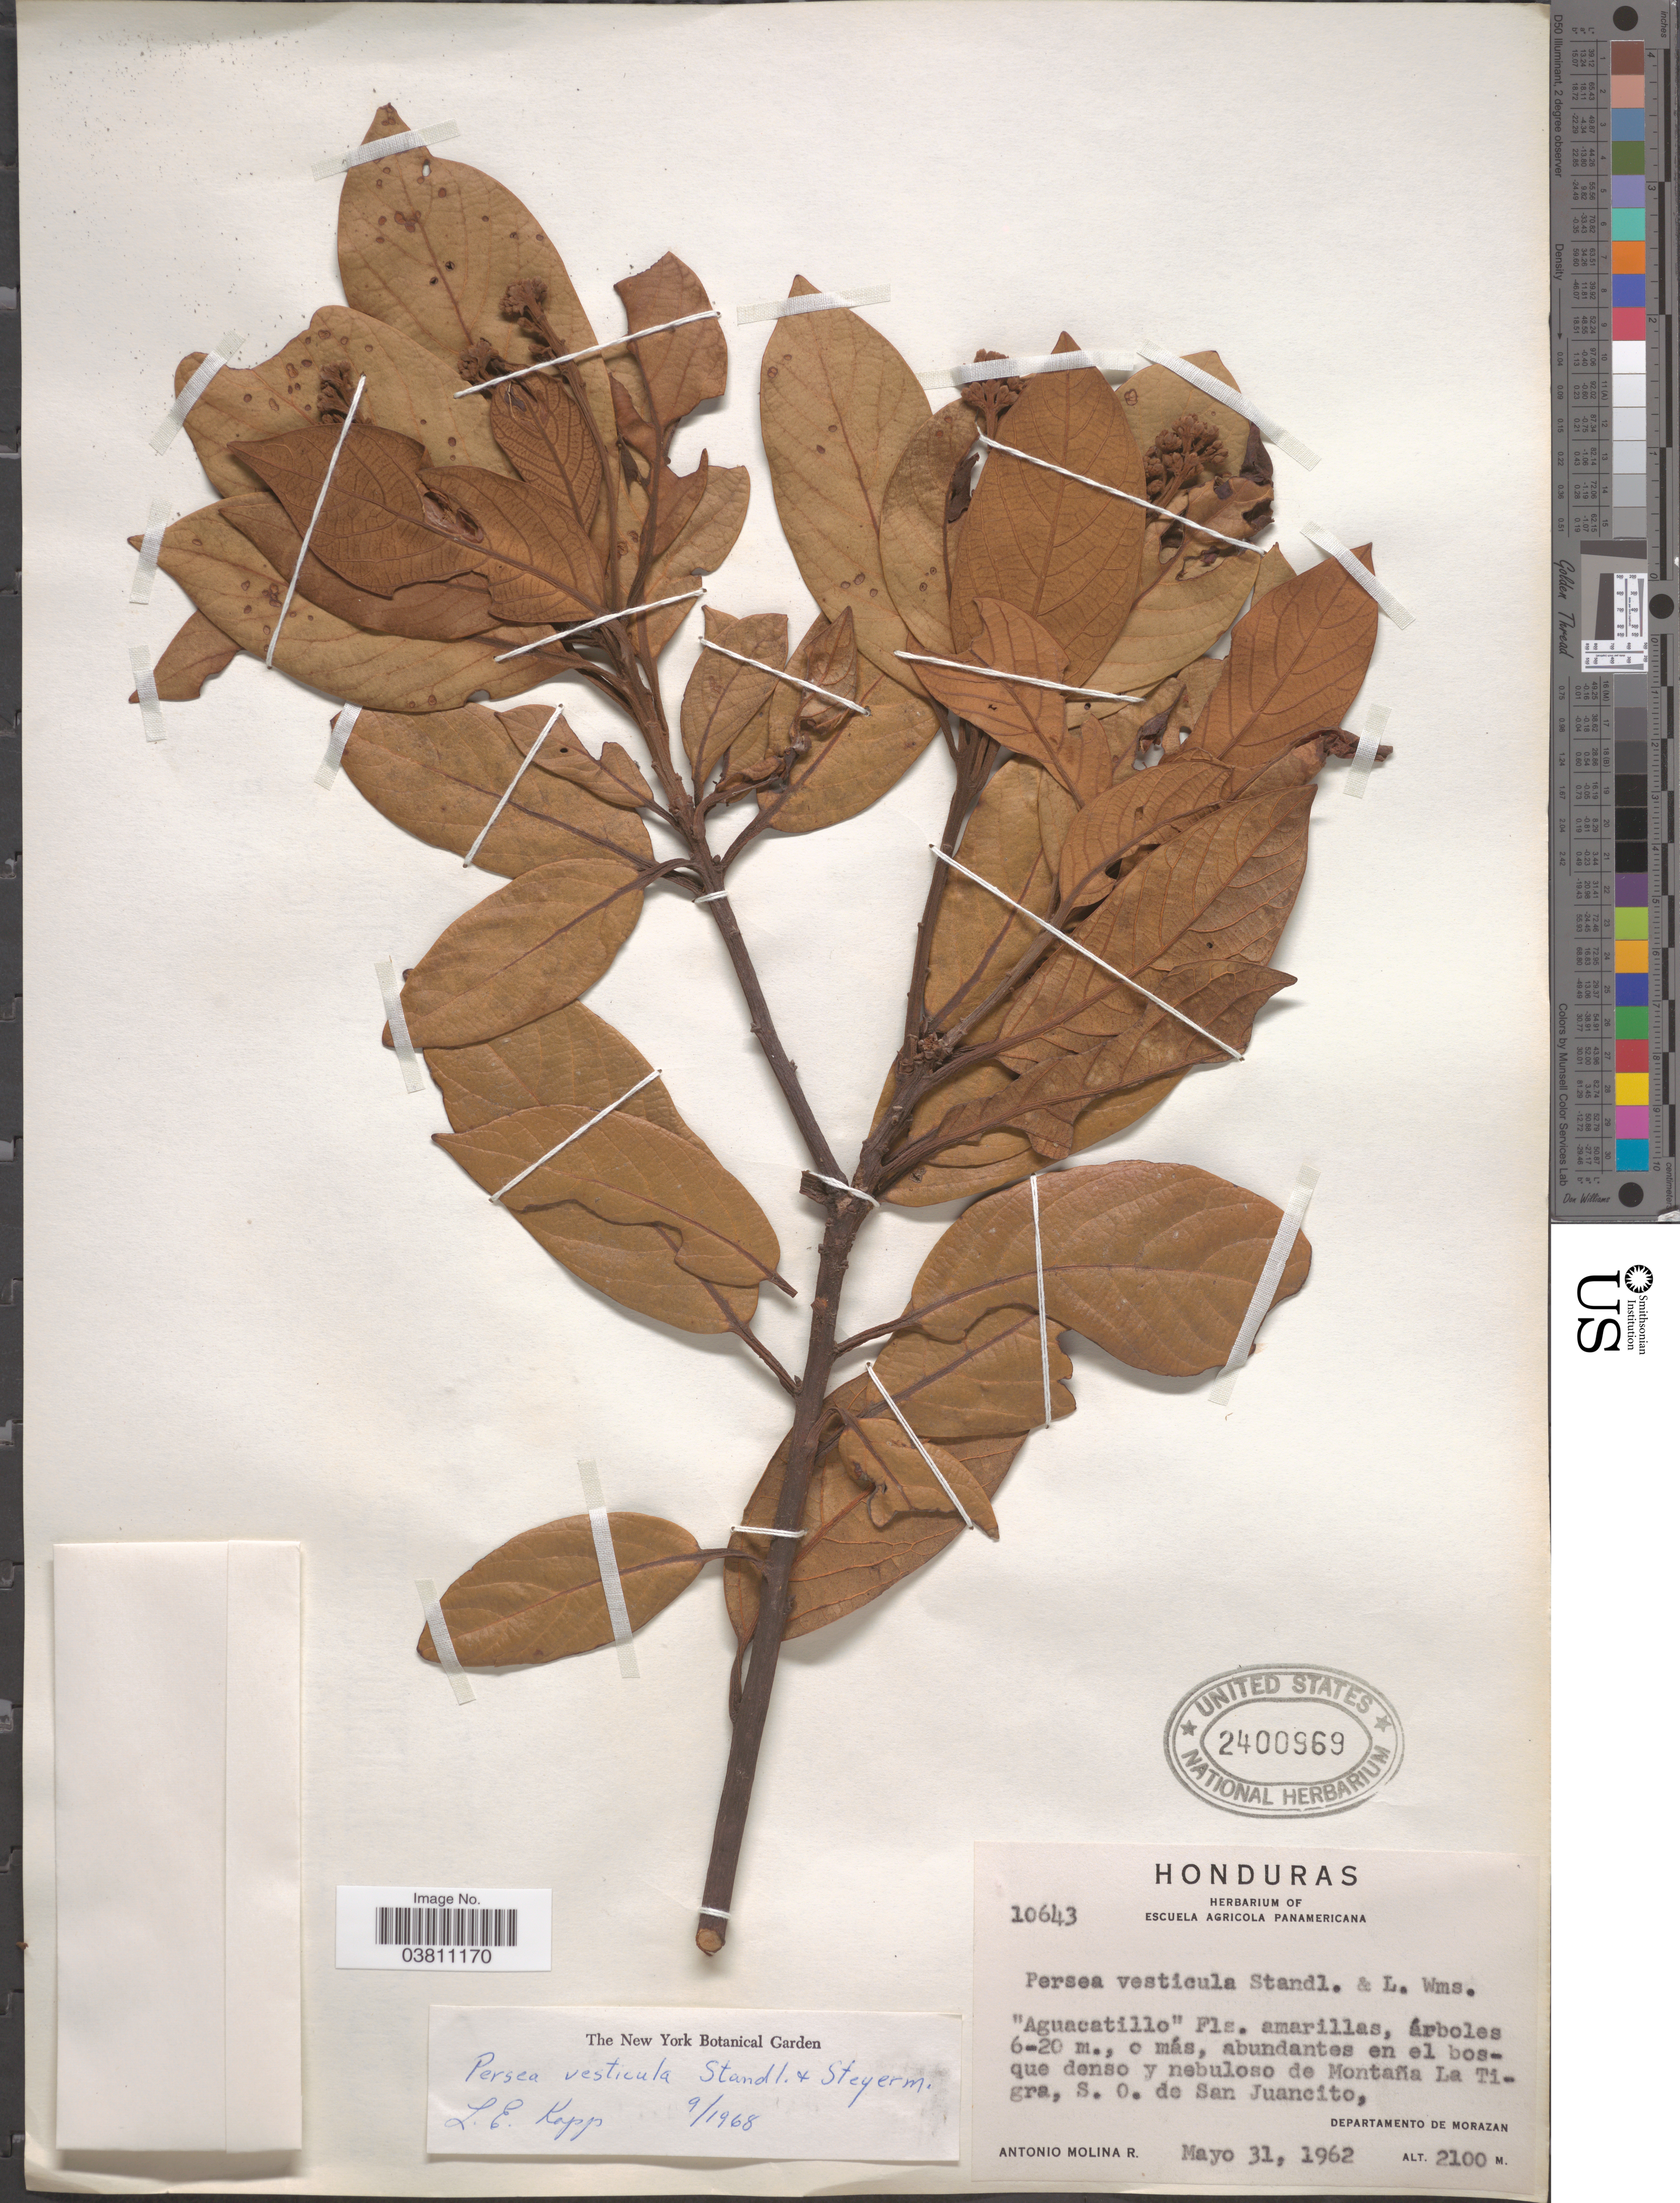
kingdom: Plantae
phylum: Tracheophyta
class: Magnoliopsida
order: Laurales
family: Lauraceae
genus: Persea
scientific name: Persea vesticula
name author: Standl. & Steyerm.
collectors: A. Molina R.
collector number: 10643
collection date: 1962-05-31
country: Honduras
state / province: Fco. Morazán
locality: Montaña La Tigra, S.O. de San Juancito, Departamento de Morazán.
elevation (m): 2100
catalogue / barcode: US 2400969